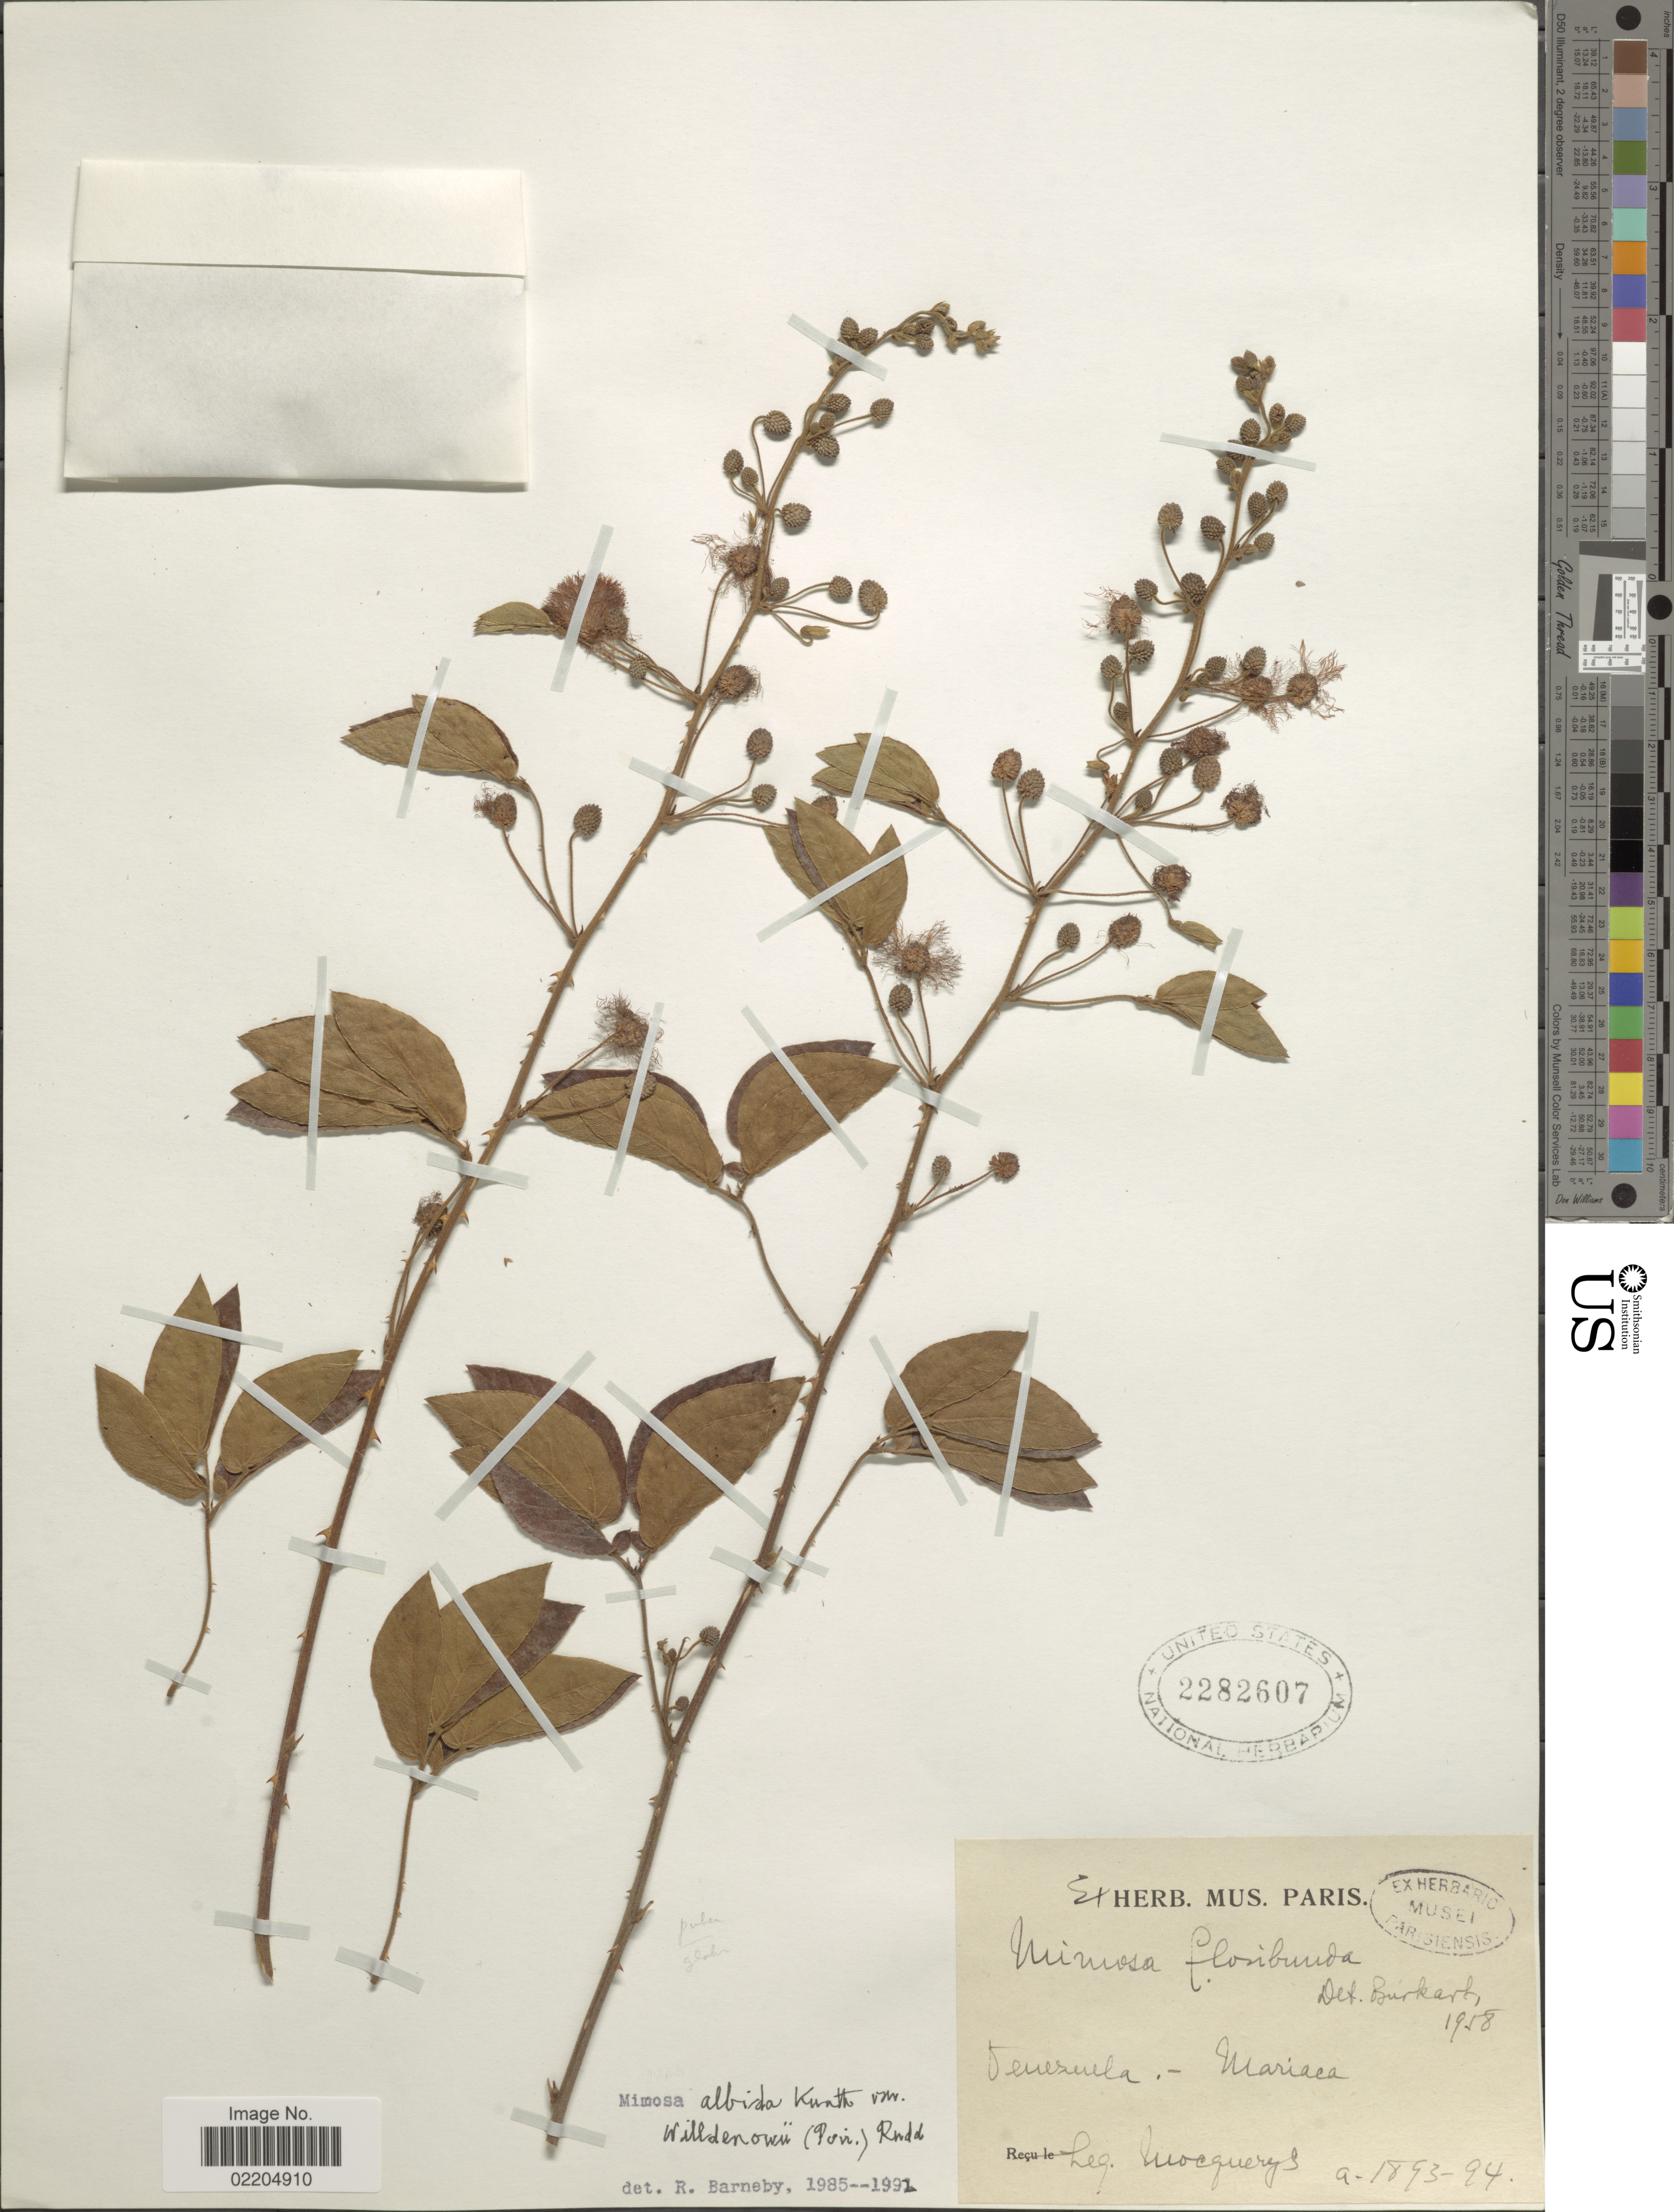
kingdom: Plantae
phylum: Tracheophyta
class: Magnoliopsida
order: Fabales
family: Fabaceae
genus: Mimosa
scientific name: Mimosa albida var. willdenowii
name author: (Poir.) Rudd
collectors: A. Mocquerys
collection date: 1893/1894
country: Venezuela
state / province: Carabobo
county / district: Diego Ibarra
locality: Mariara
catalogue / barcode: US 2282607